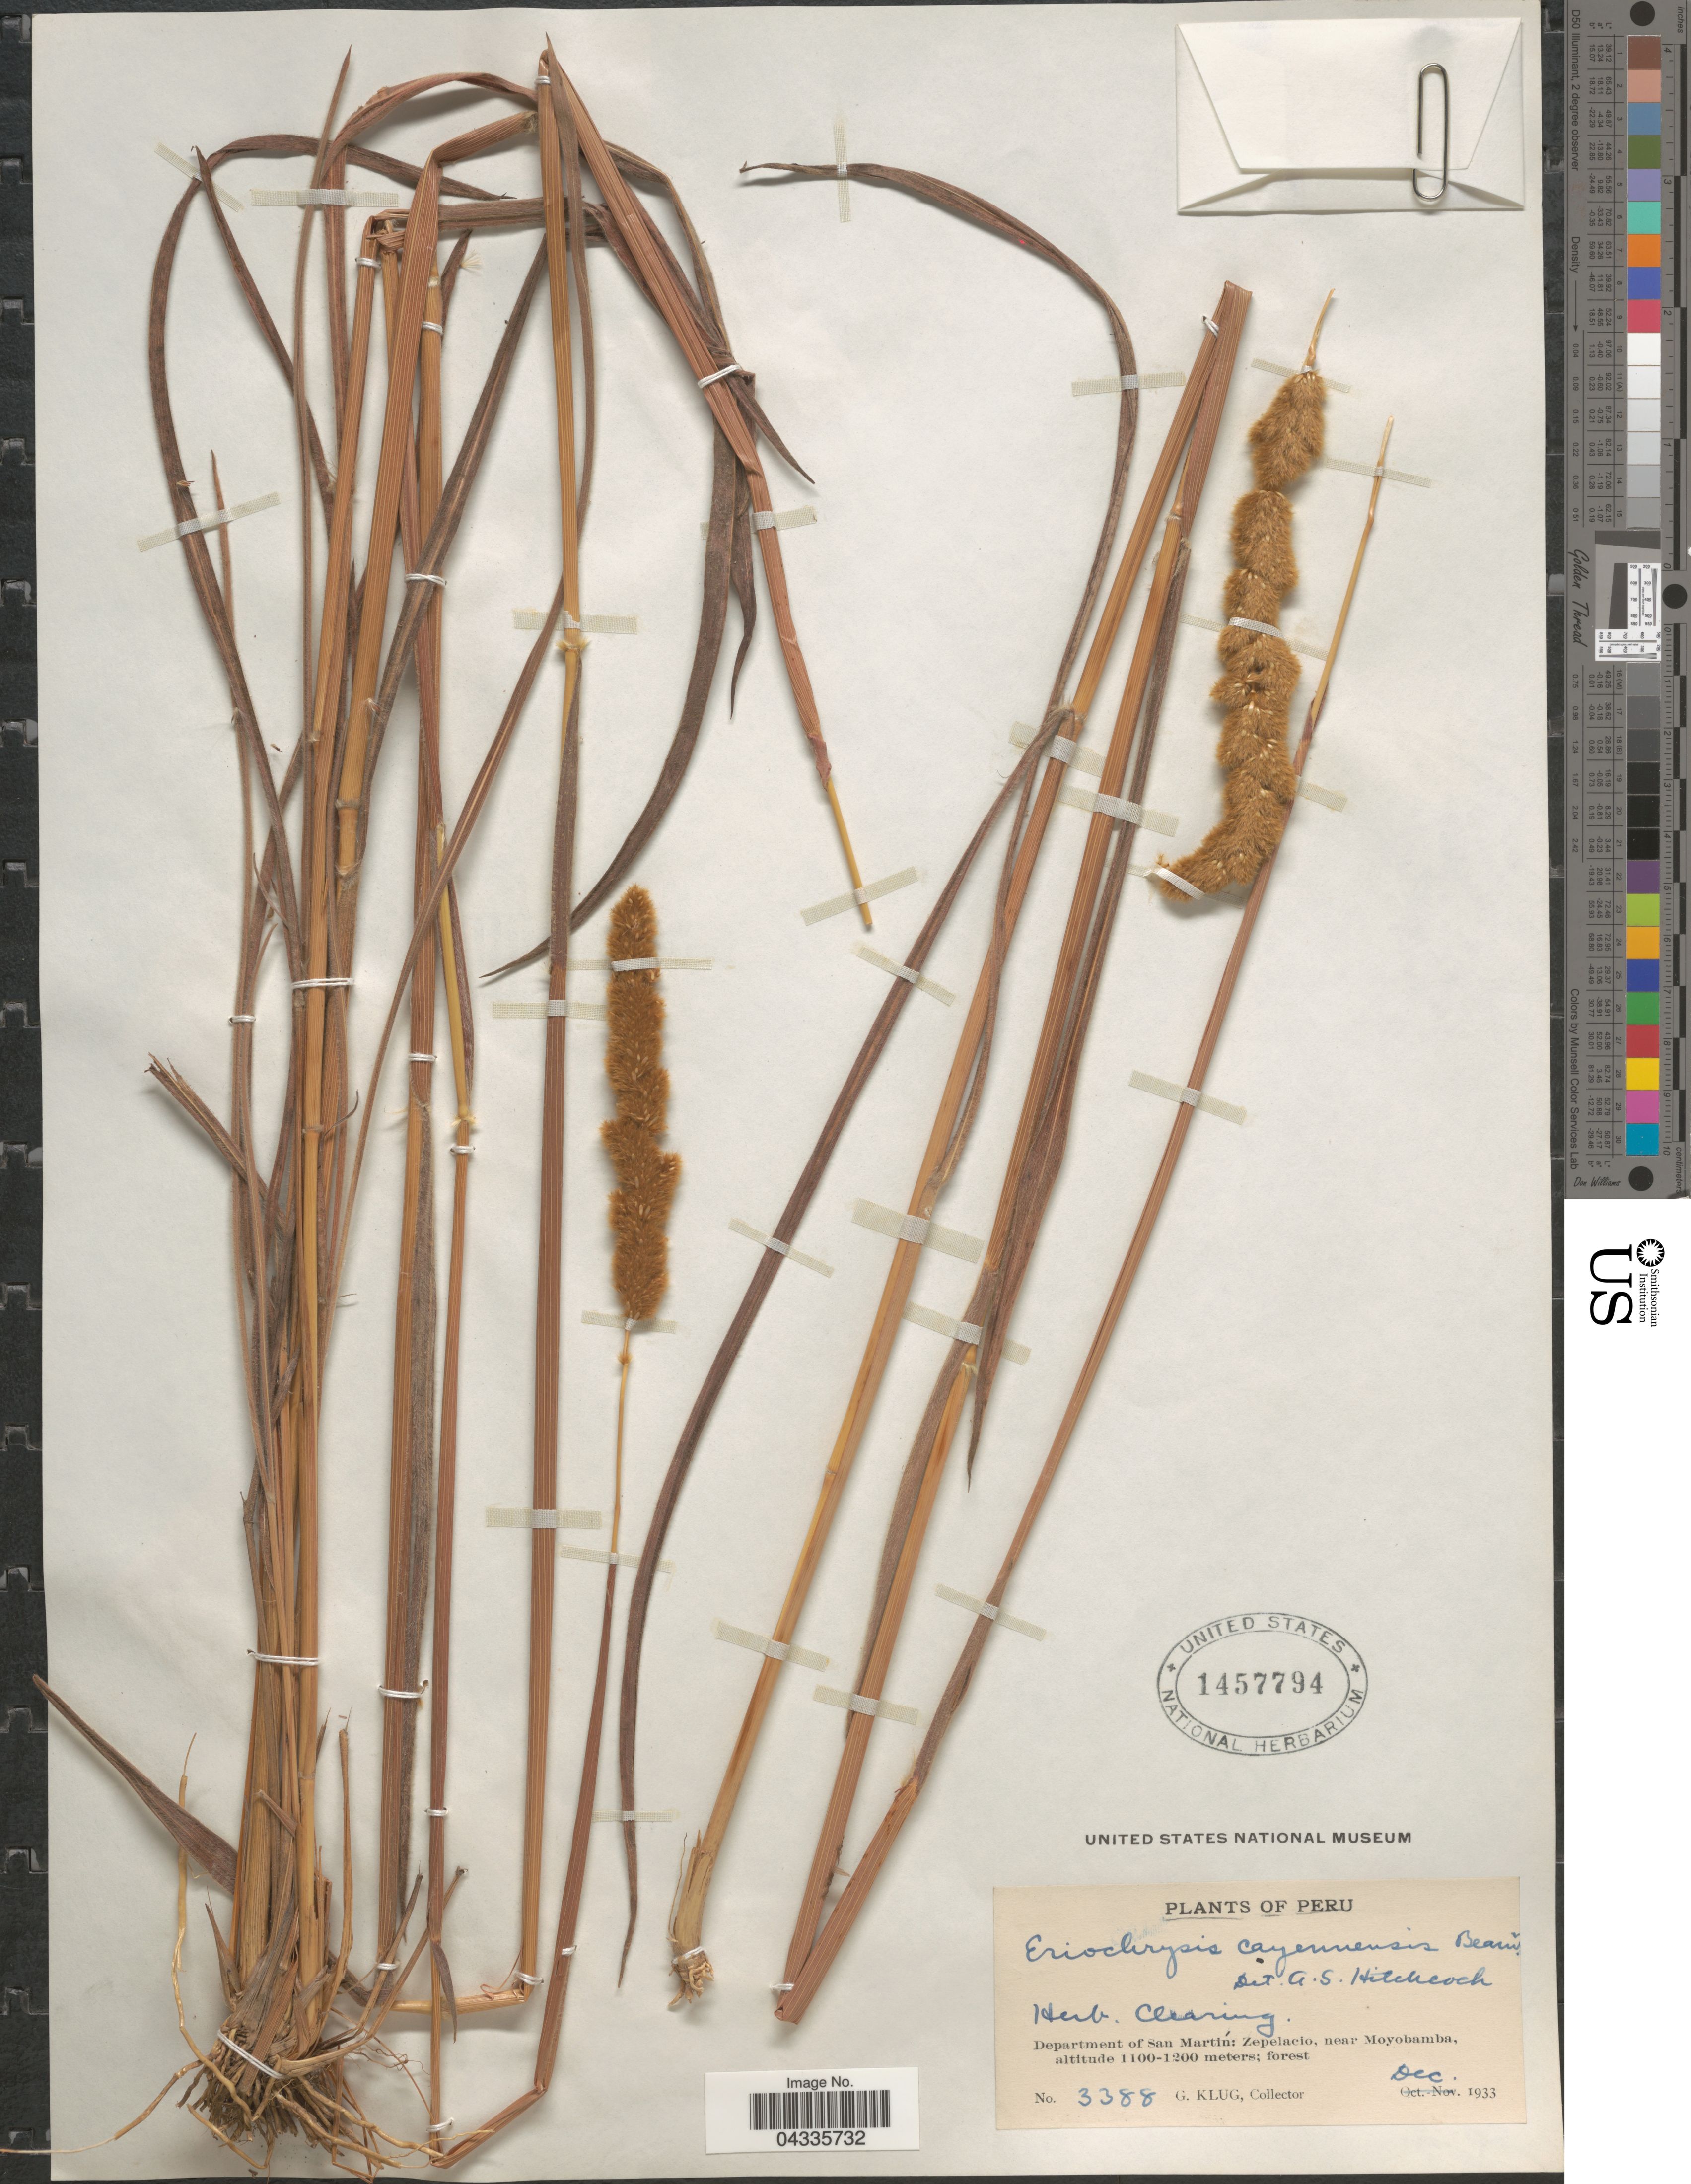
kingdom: Plantae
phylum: Tracheophyta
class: Liliopsida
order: Poales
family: Poaceae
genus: Eriochrysis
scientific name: Eriochrysis cayennensis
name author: P. Beauv.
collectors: G. Klug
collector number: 3388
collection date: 1933-12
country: Peru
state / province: San Martín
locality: Department of San Martín: Zepelacio, near Moyobamba.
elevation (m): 1100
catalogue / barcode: US 1457794